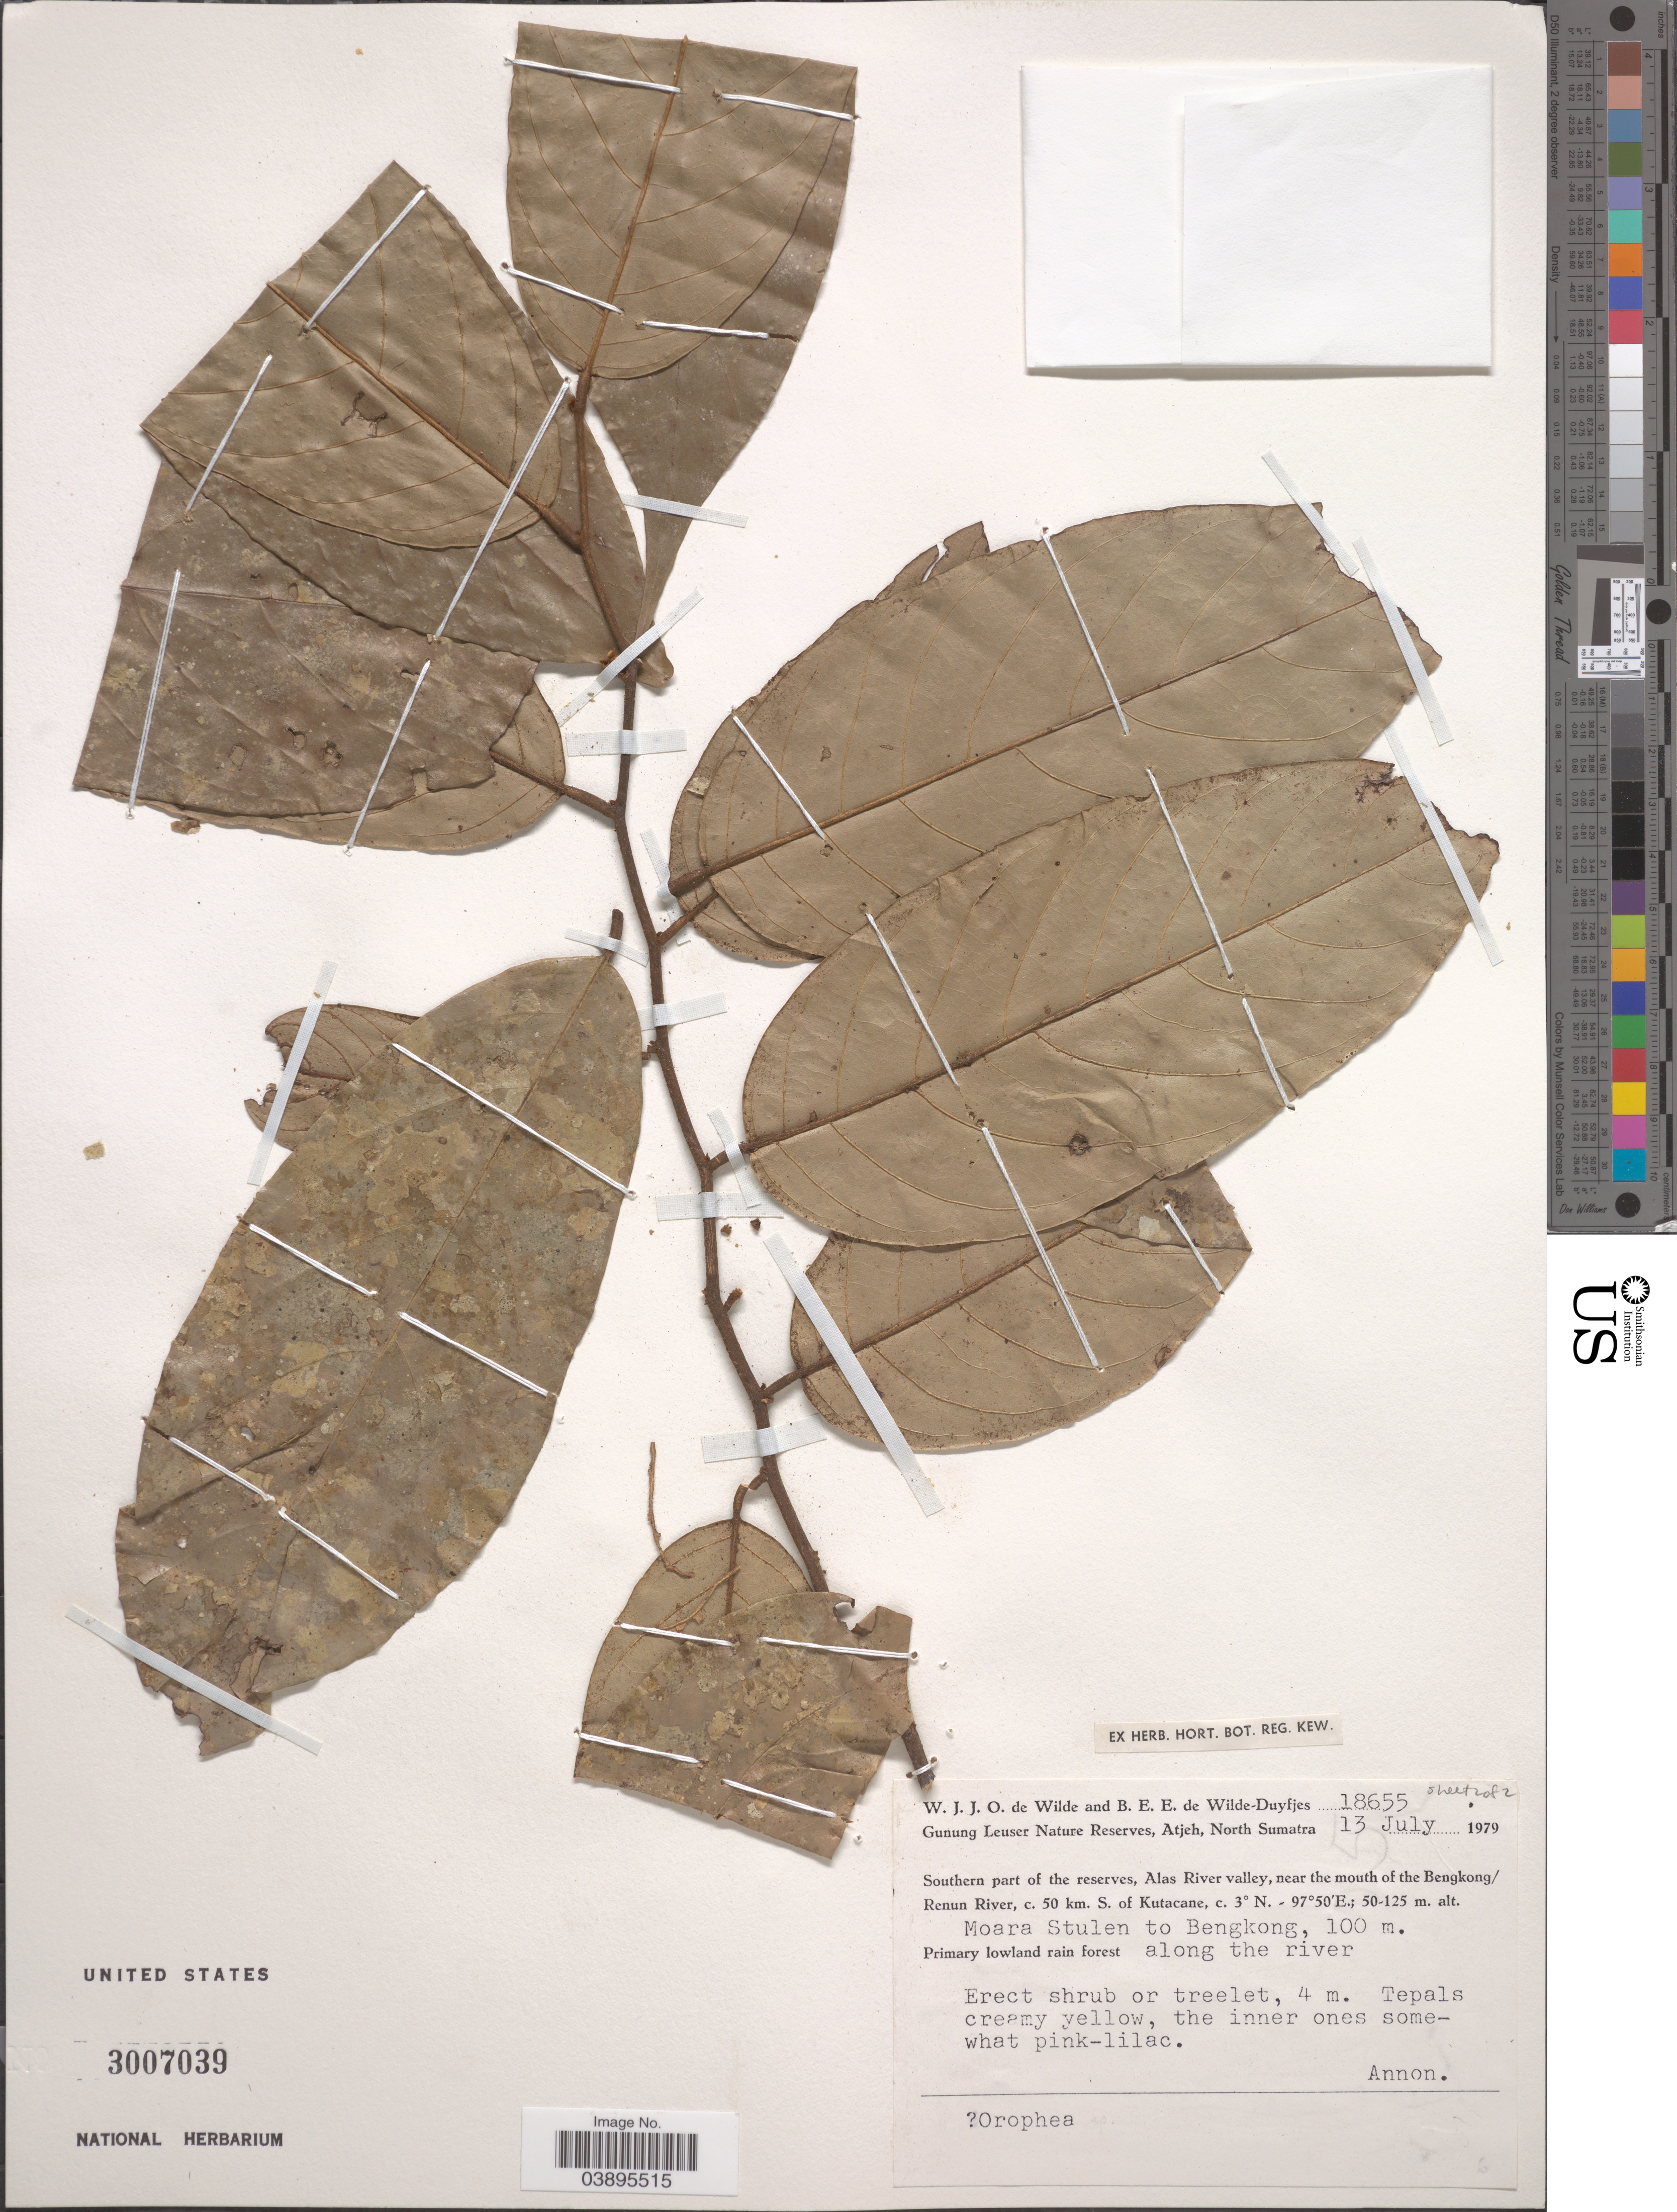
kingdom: Plantae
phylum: Tracheophyta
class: Magnoliopsida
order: Magnoliales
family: Annonaceae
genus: Orophea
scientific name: Orophea sp.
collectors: W. J. de Wilde & B. E. de Wilde-Duyfjes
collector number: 18655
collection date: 1979-07-13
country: Indonesia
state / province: Sumatra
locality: Gunung Leuser Nature Reserve, Atjeh, North Sumatra. Southern part of the reserves, Alas River valley, near the mouth of the Bengkong/Renun River, c. 50 km. S. of Kutacane. Moara Stulen to Bengkong, along the river.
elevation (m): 100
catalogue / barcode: US 3007039